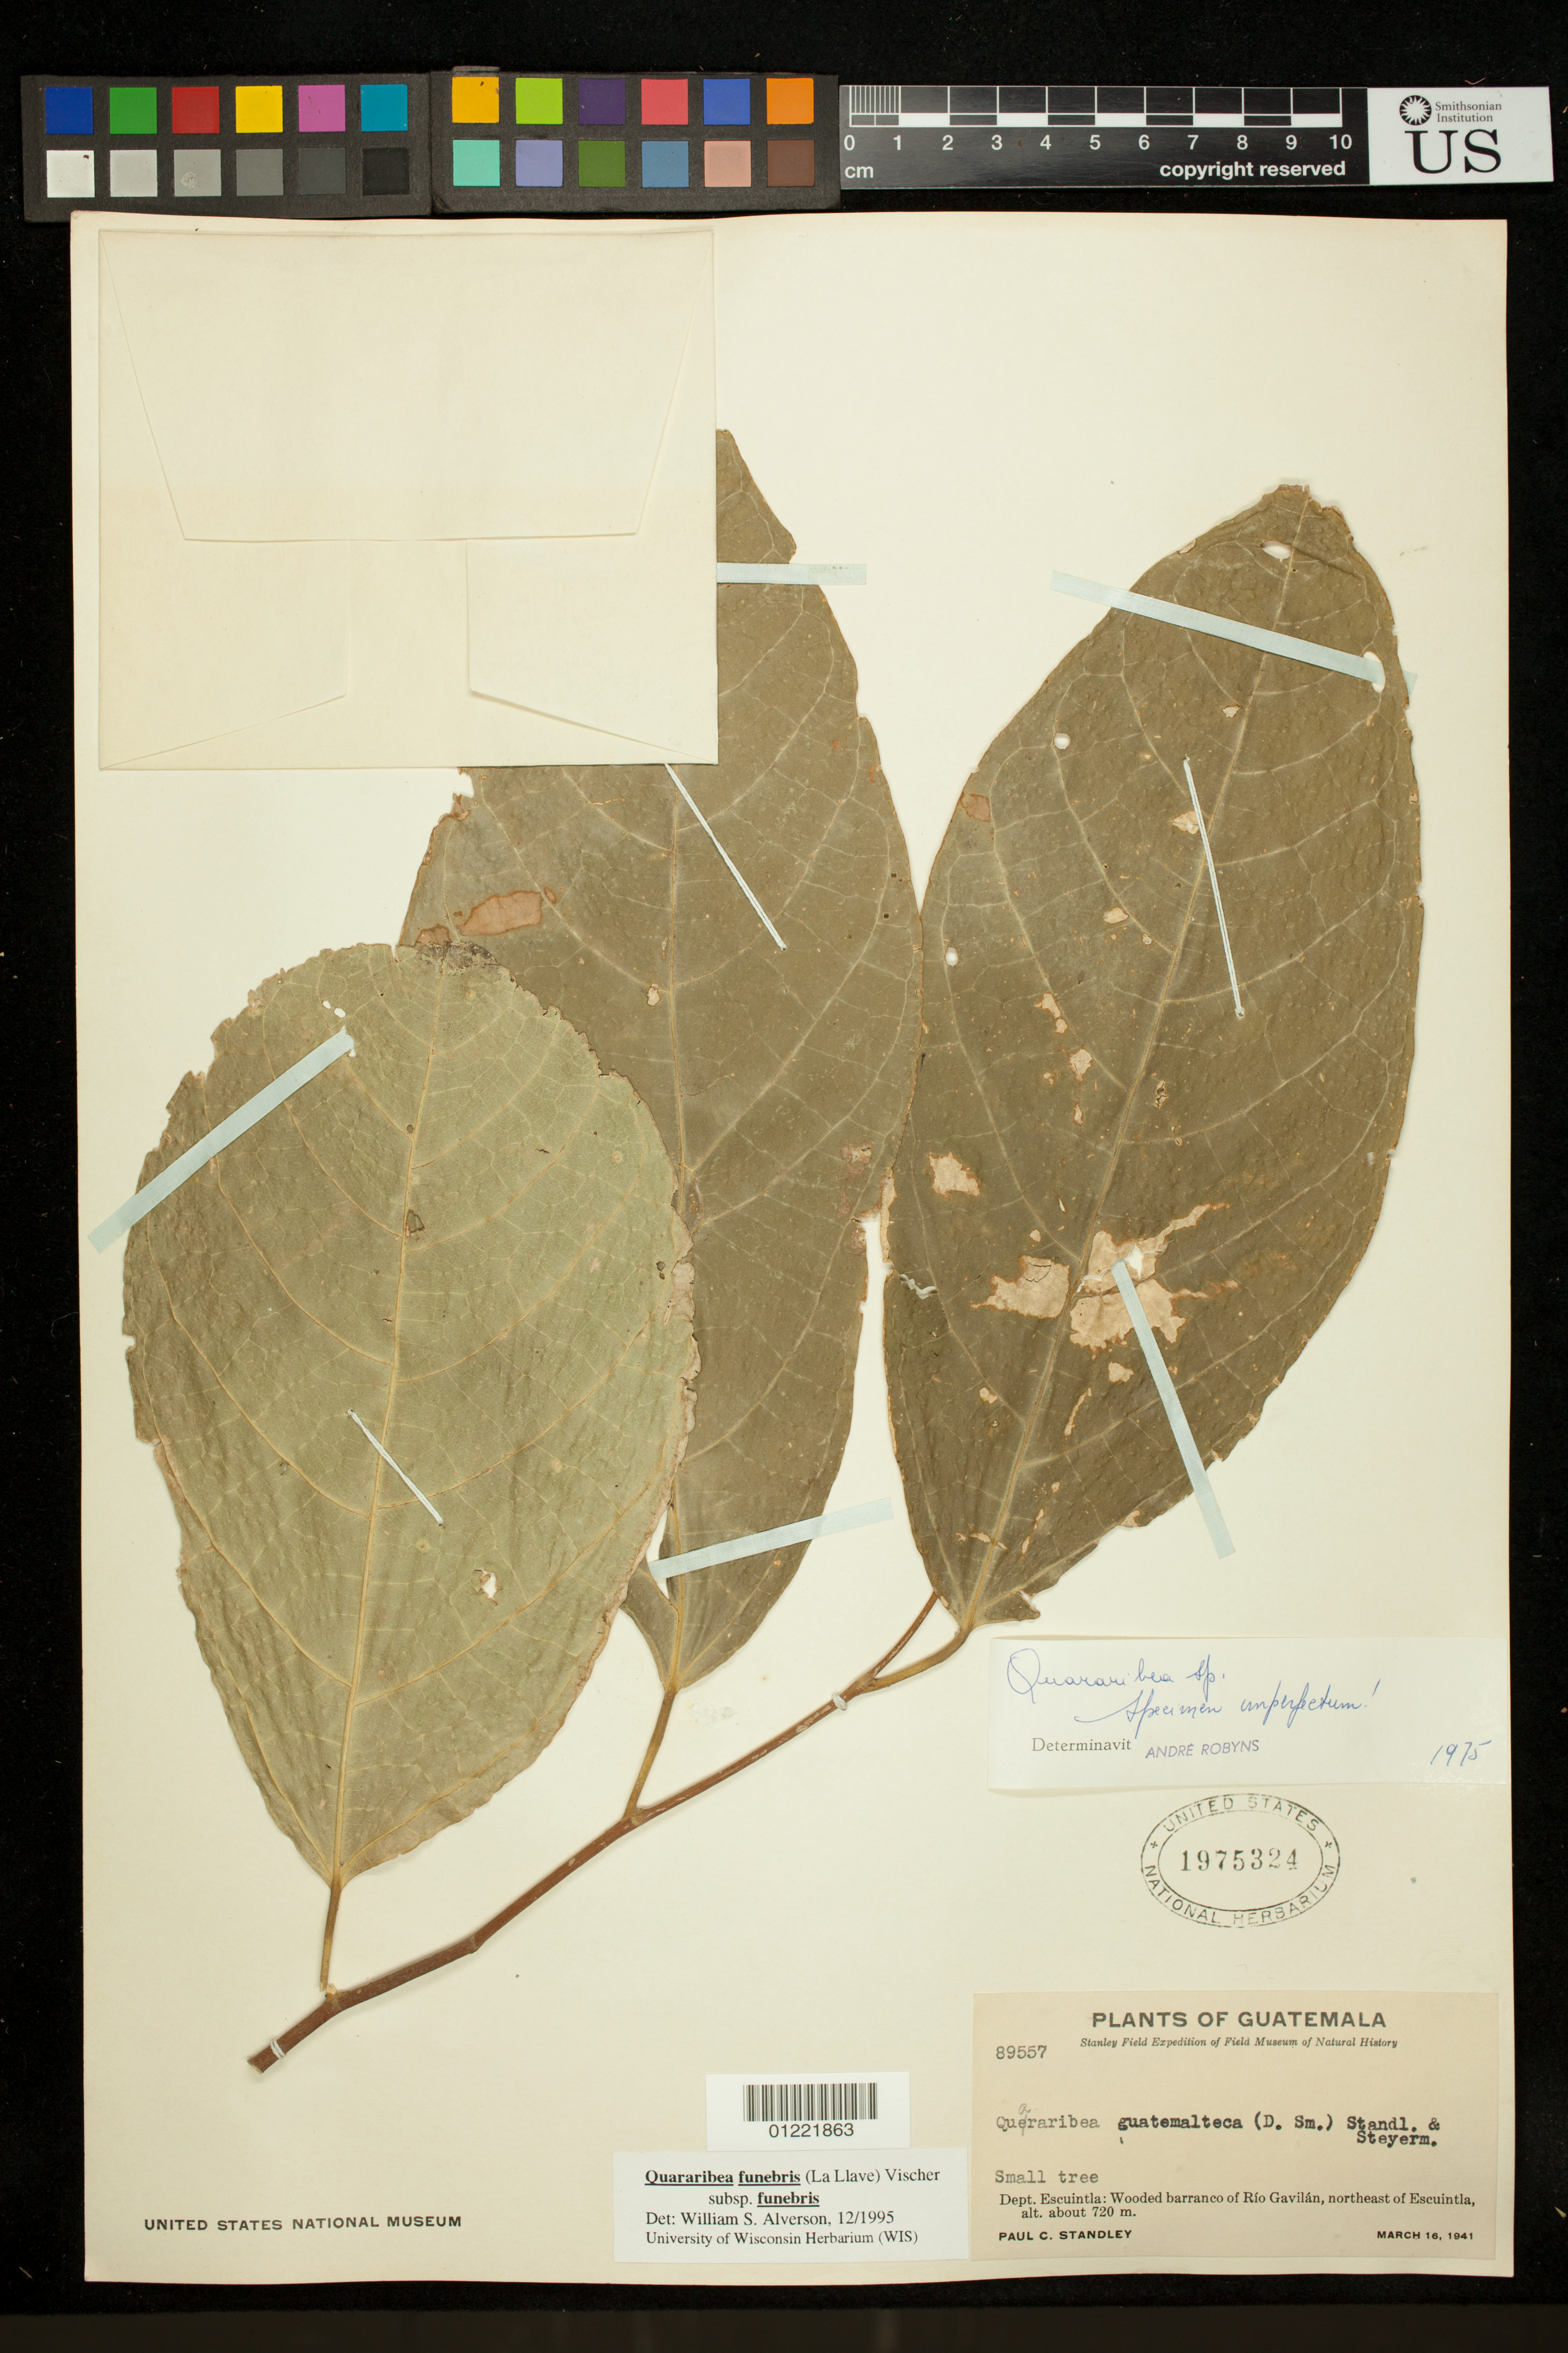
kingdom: Plantae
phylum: Tracheophyta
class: Magnoliopsida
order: Malvales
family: Malvaceae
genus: Quararibea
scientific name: Quararibea funebris subsp. funebris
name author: (La Llave) Vischer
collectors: P. C. Standley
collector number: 89557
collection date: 1941-03-16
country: Guatemala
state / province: Escuintla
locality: Wooded barranco of Rio Gavilan, northeast of Escuintla.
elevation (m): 720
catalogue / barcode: US 1975324